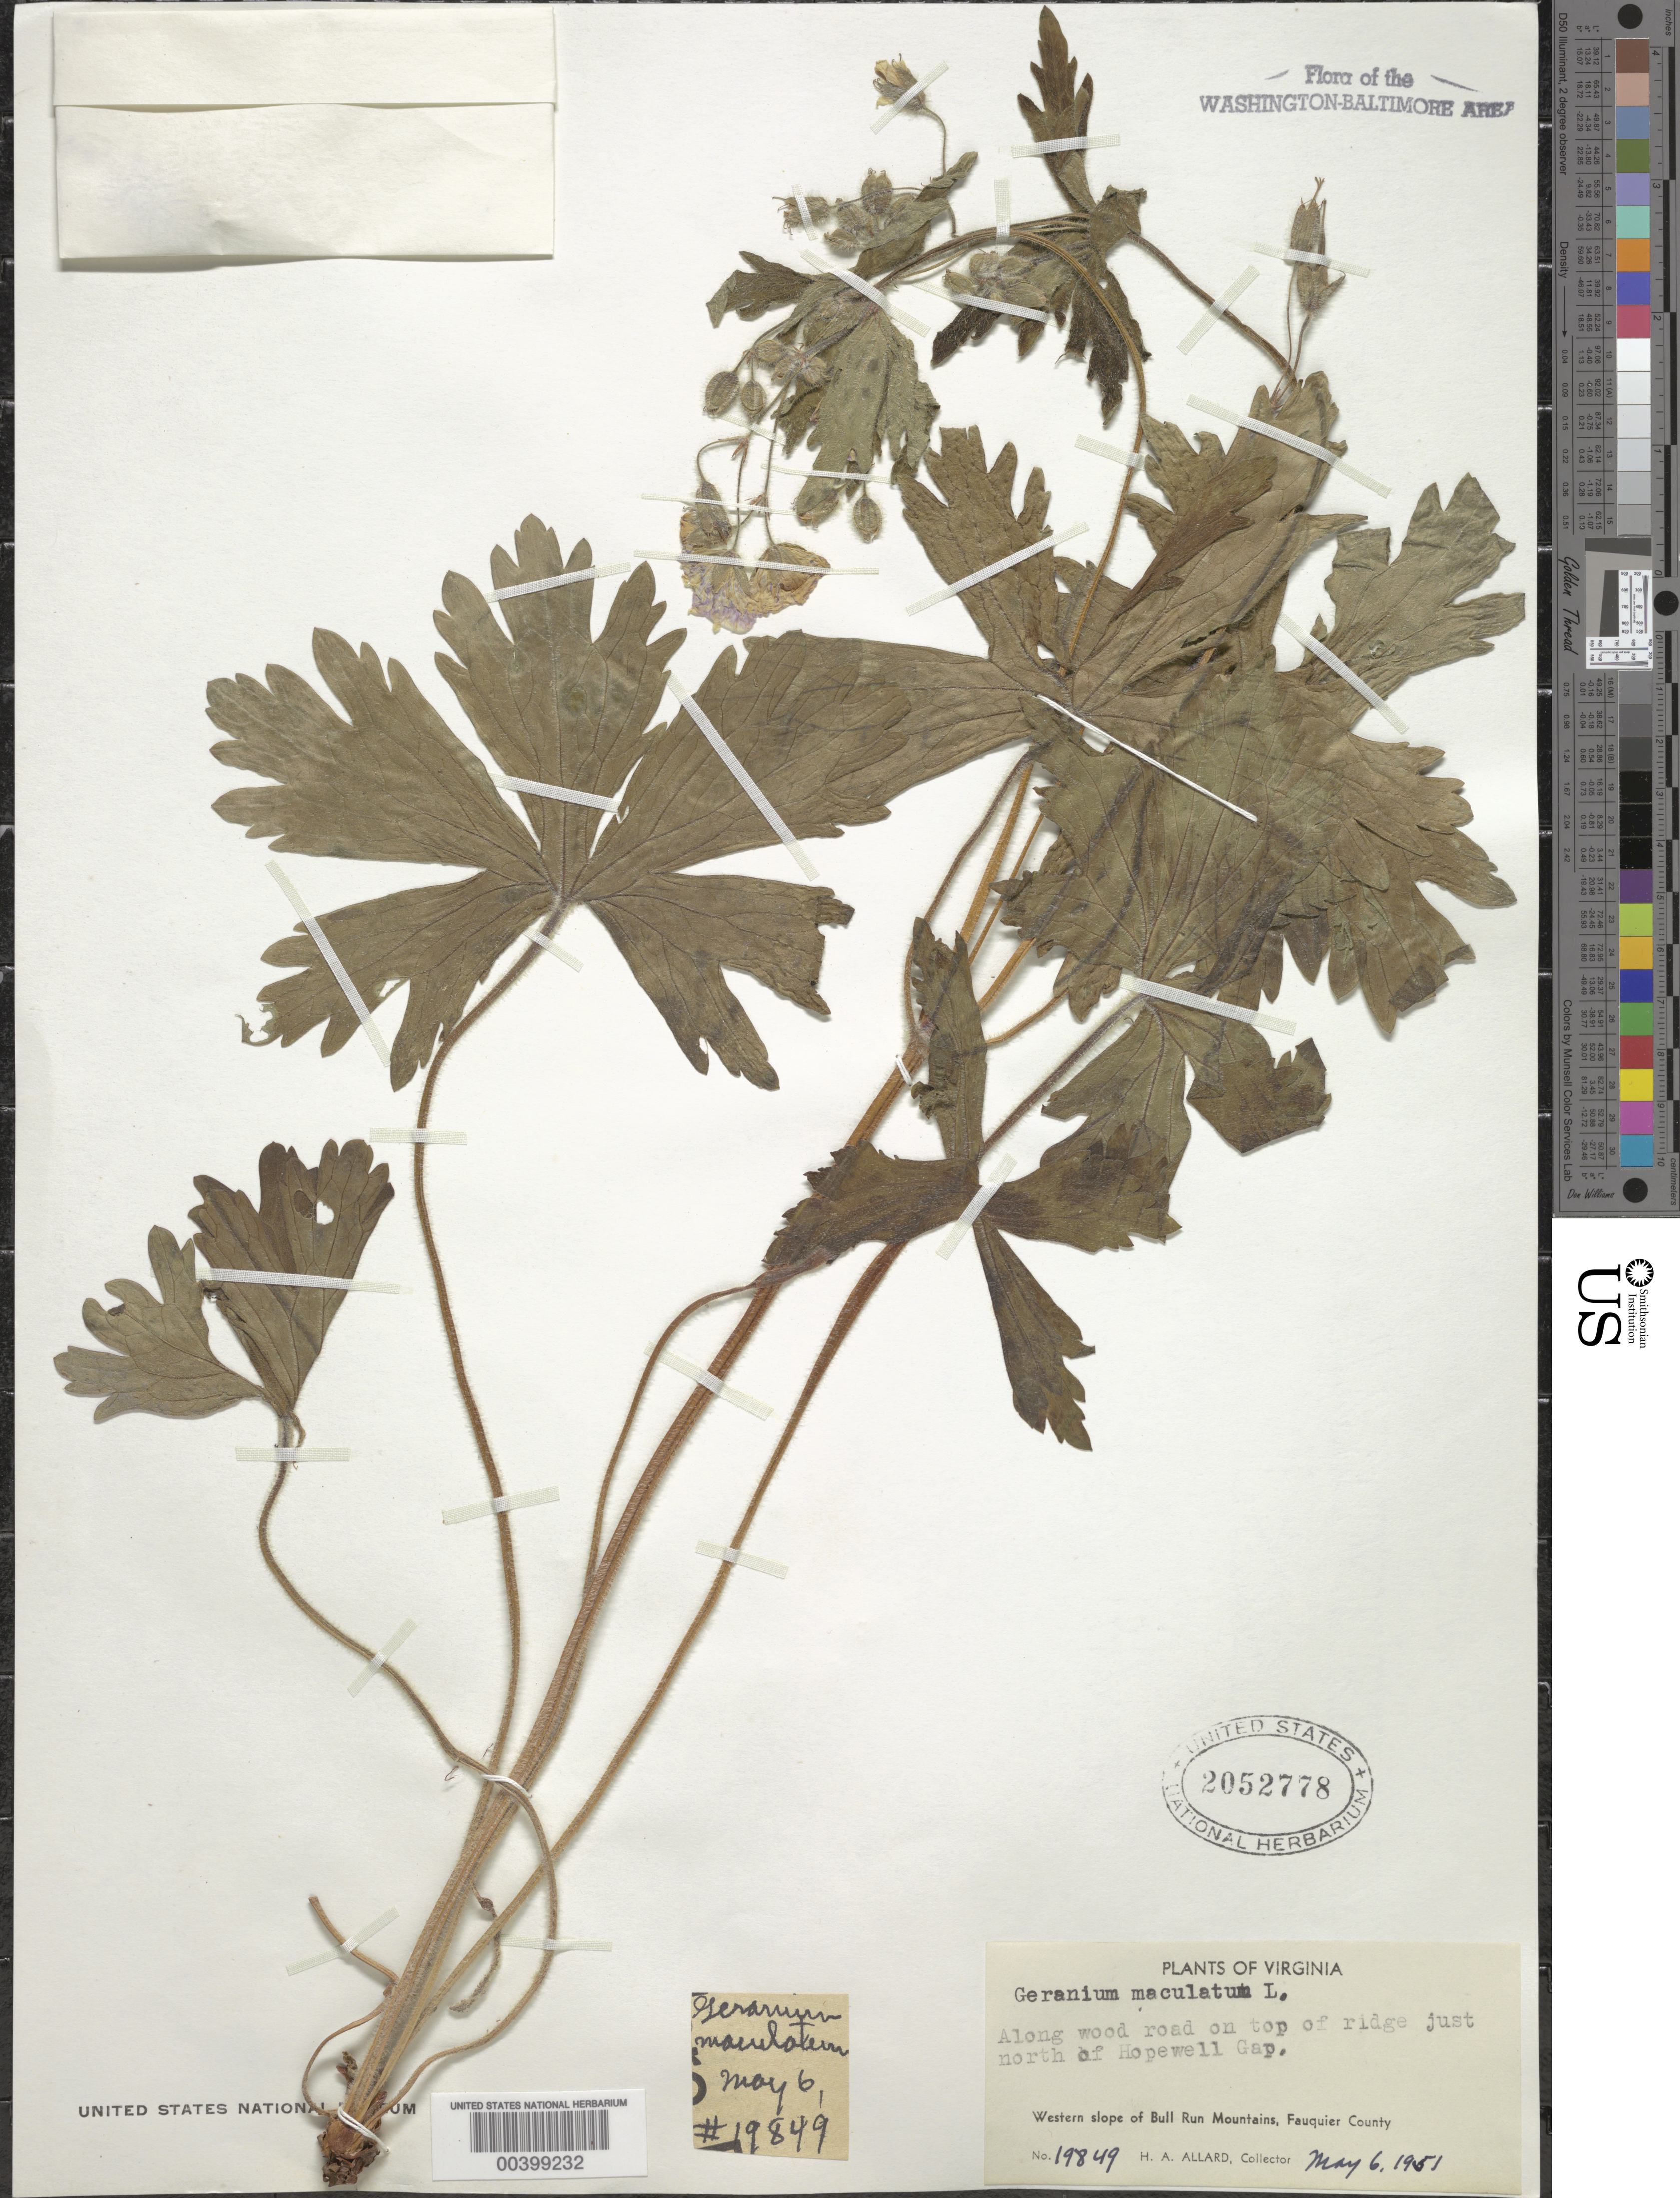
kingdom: Plantae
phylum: Tracheophyta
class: Magnoliopsida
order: Geraniales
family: Geraniaceae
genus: Geranium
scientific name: Geranium maculatum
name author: L.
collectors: H. A. Allard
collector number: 19849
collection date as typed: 06 May 1951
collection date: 1951-05-06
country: United States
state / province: Virginia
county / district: Fauquier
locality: North of Hopewell Gap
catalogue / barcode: US 2052778